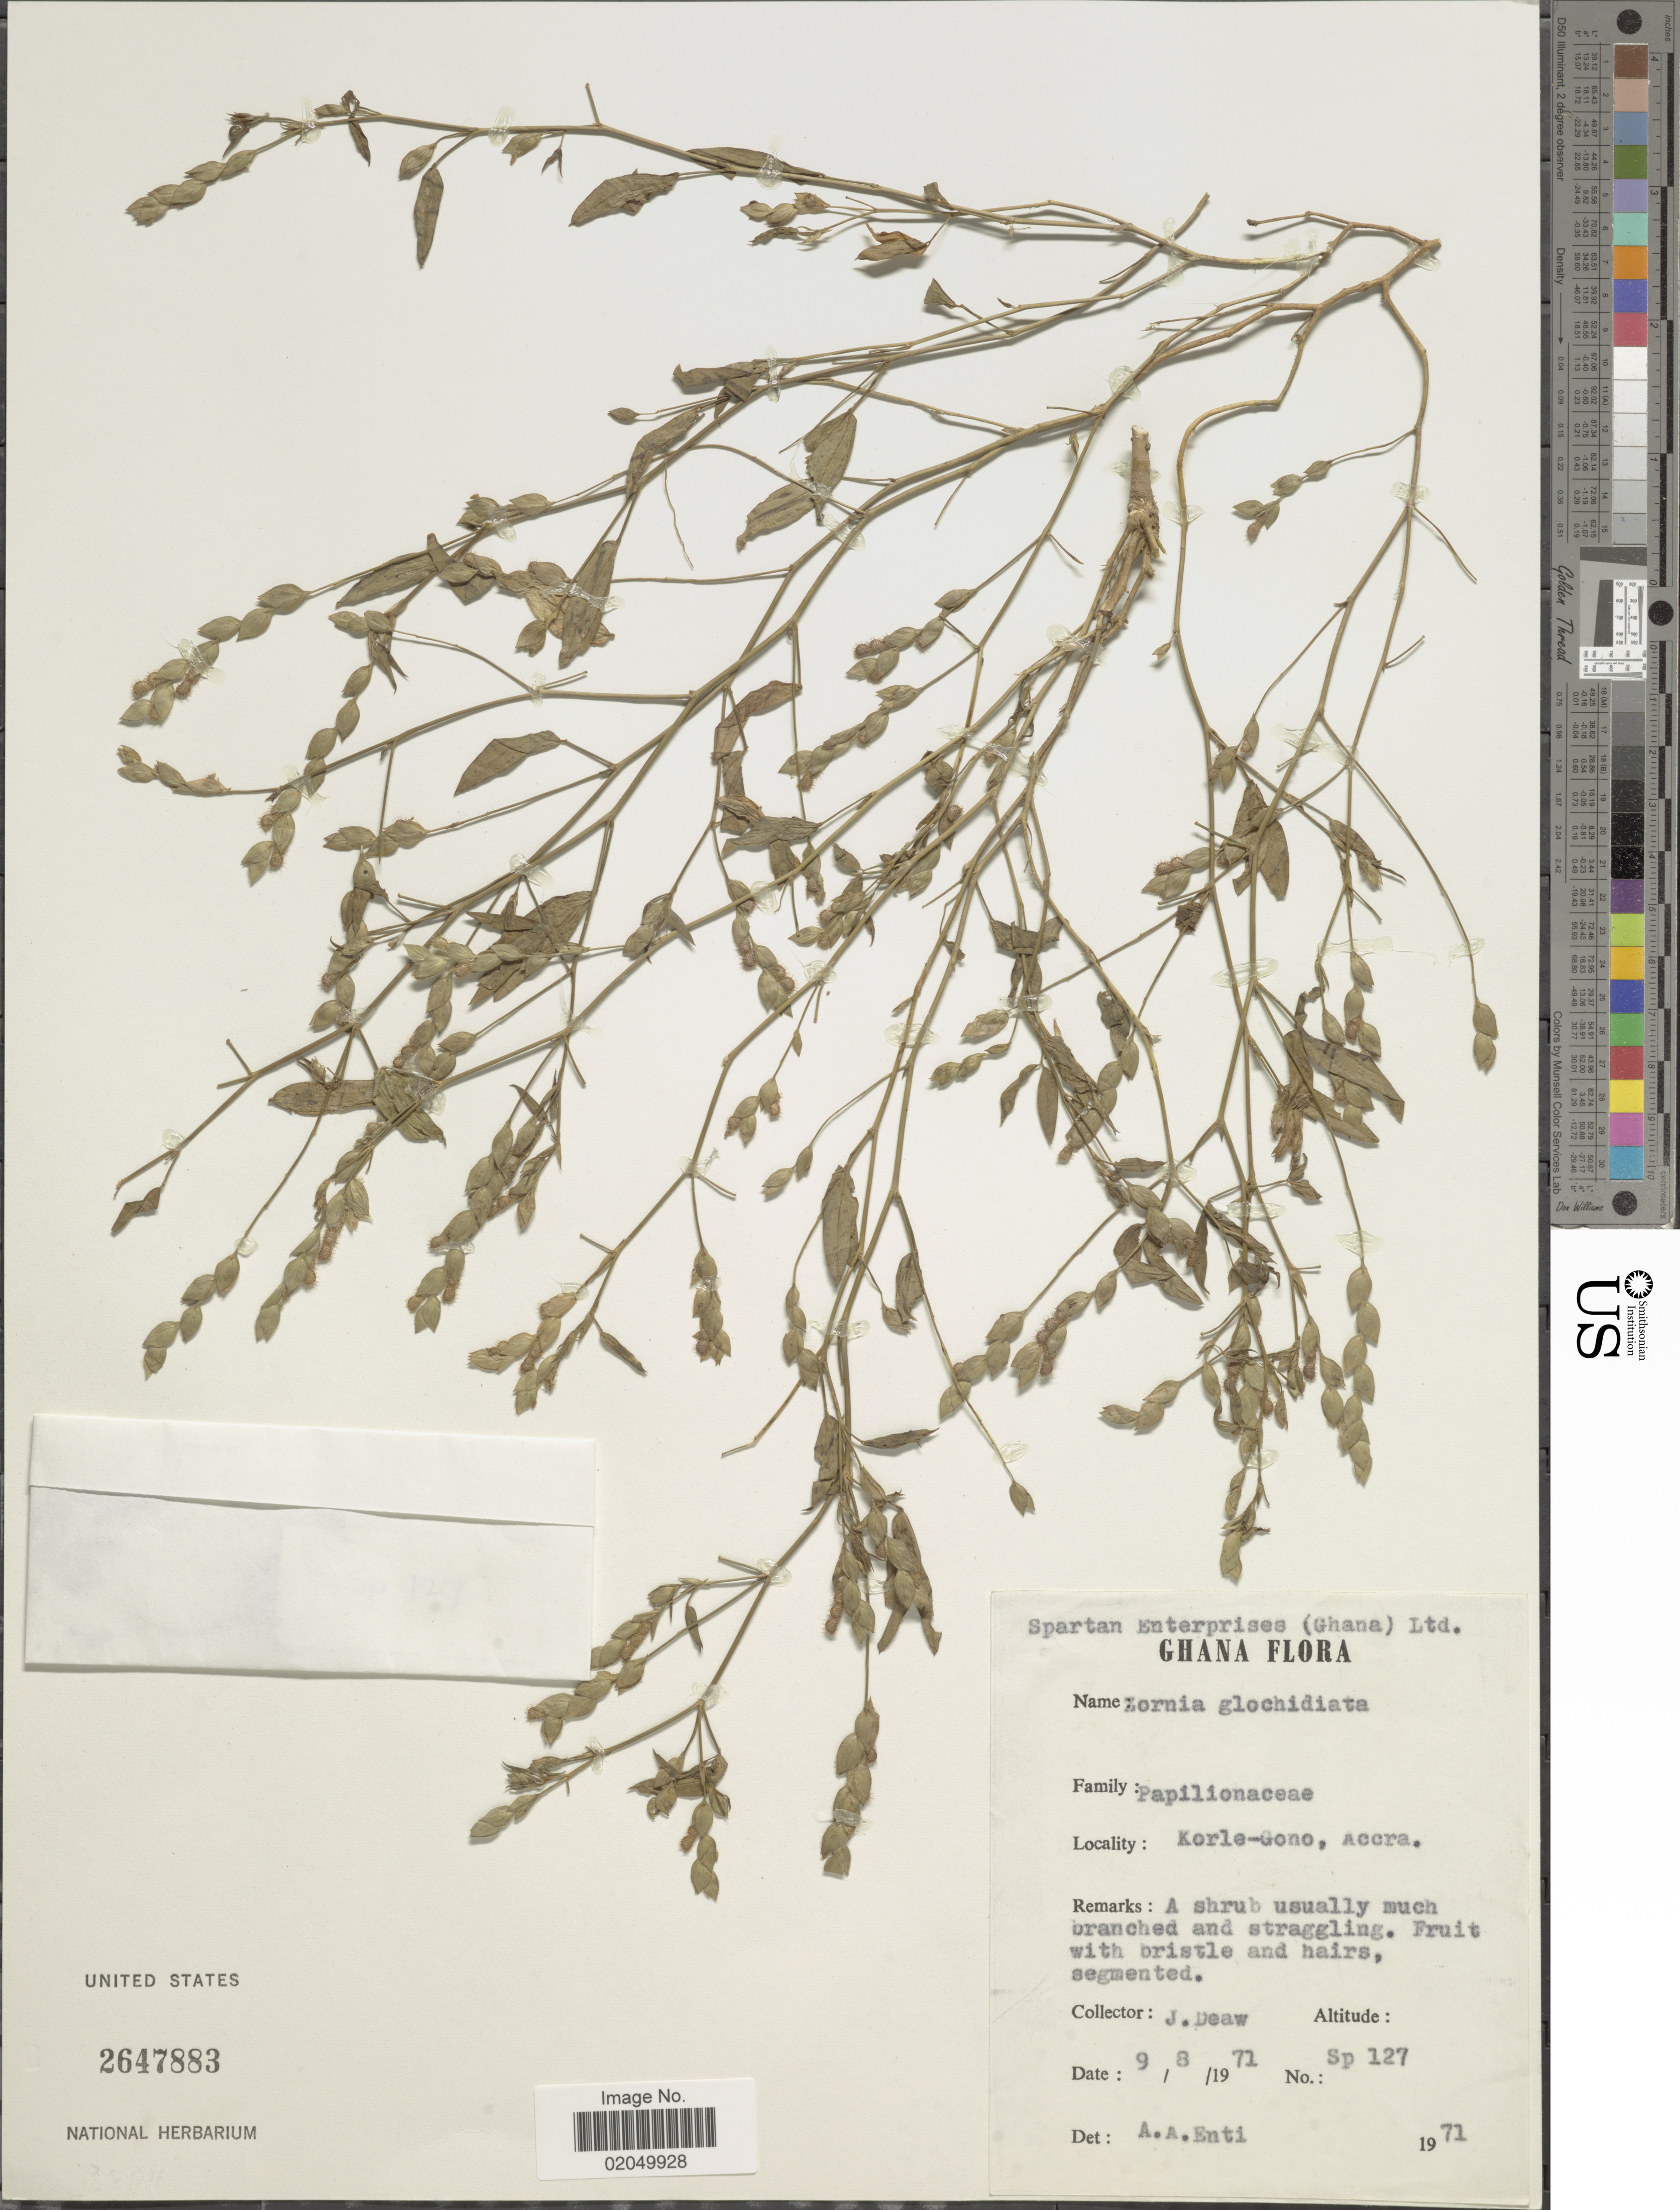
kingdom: Plantae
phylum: Tracheophyta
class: Magnoliopsida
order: Fabales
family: Fabaceae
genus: Zornia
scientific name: Zornia glochidiata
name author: Rchb. ex DC.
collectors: J. Deaw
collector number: Sp127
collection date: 1971-08-09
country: Ghana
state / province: Greater Accra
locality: Korle-Gono, Accra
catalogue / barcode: US 2647883